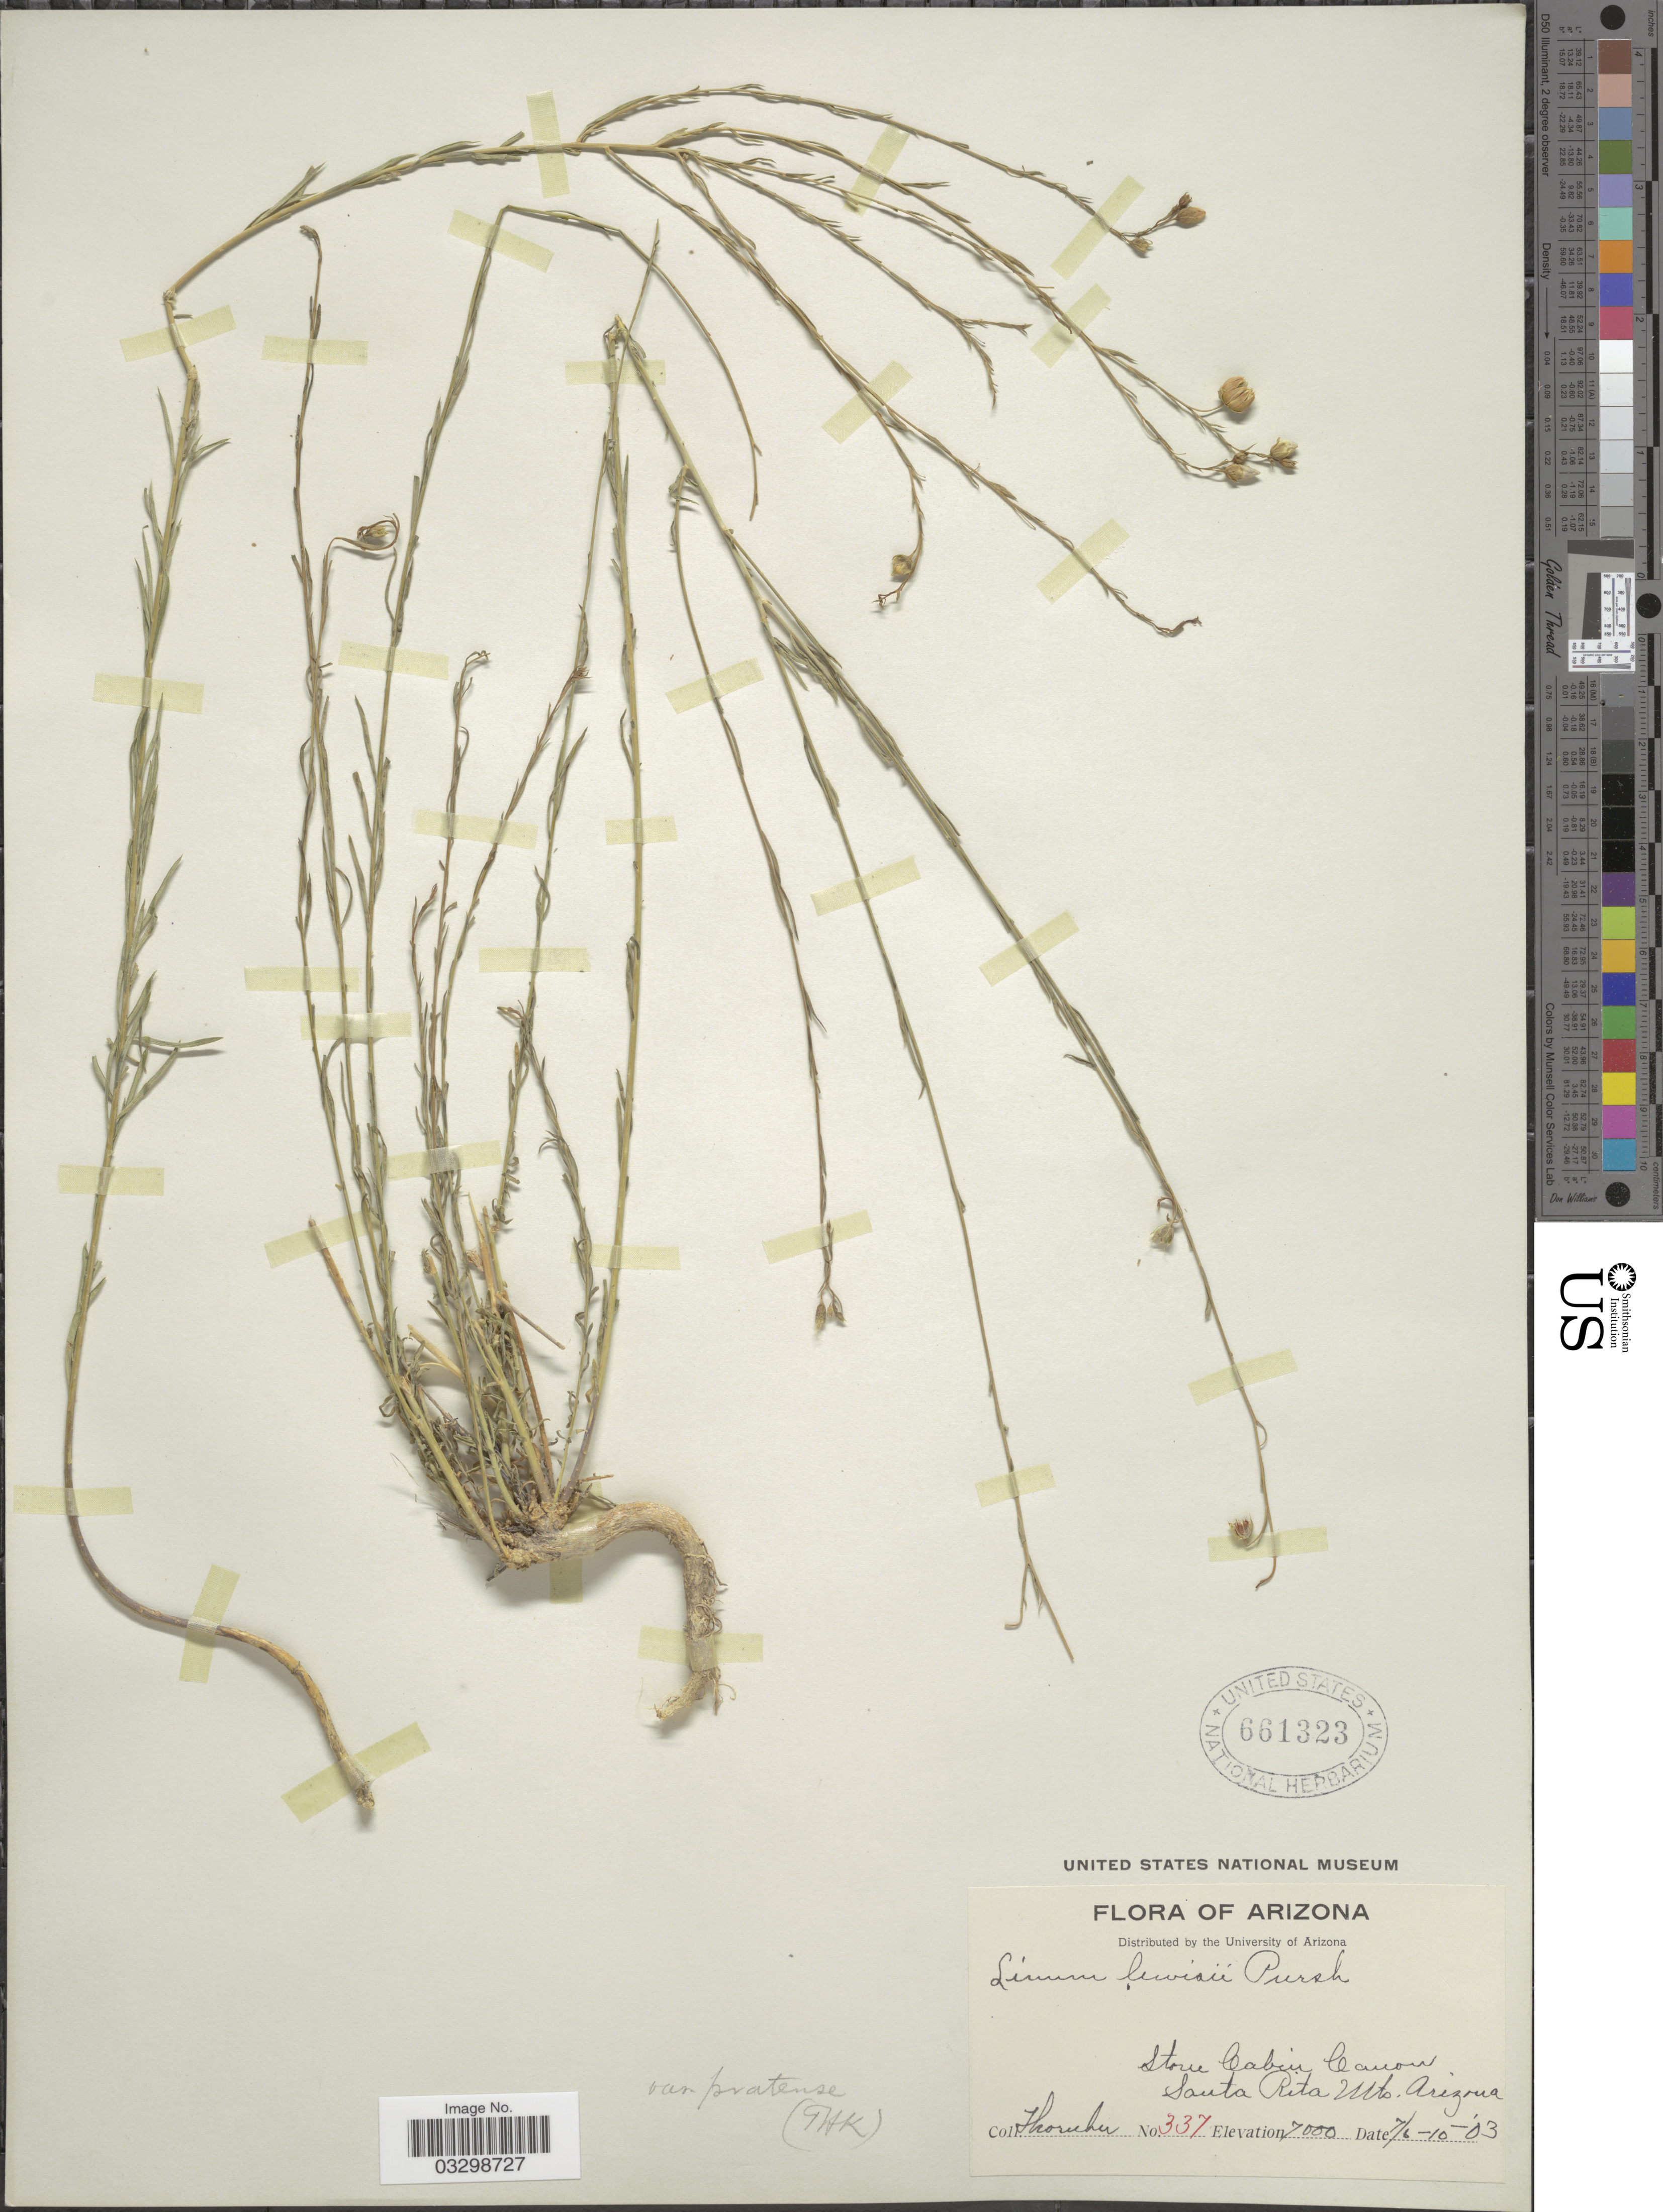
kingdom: Plantae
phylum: Tracheophyta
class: Magnoliopsida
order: Malpighiales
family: Linaceae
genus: Linum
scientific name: Linum lewisii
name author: Pursh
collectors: -. Thornber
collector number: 337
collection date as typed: Transcribed d/m/y: 10/6/3 to 10/7/3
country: United States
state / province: Arizona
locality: Stone Cabin Canon. Santa Rita Mts.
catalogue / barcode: US 661323